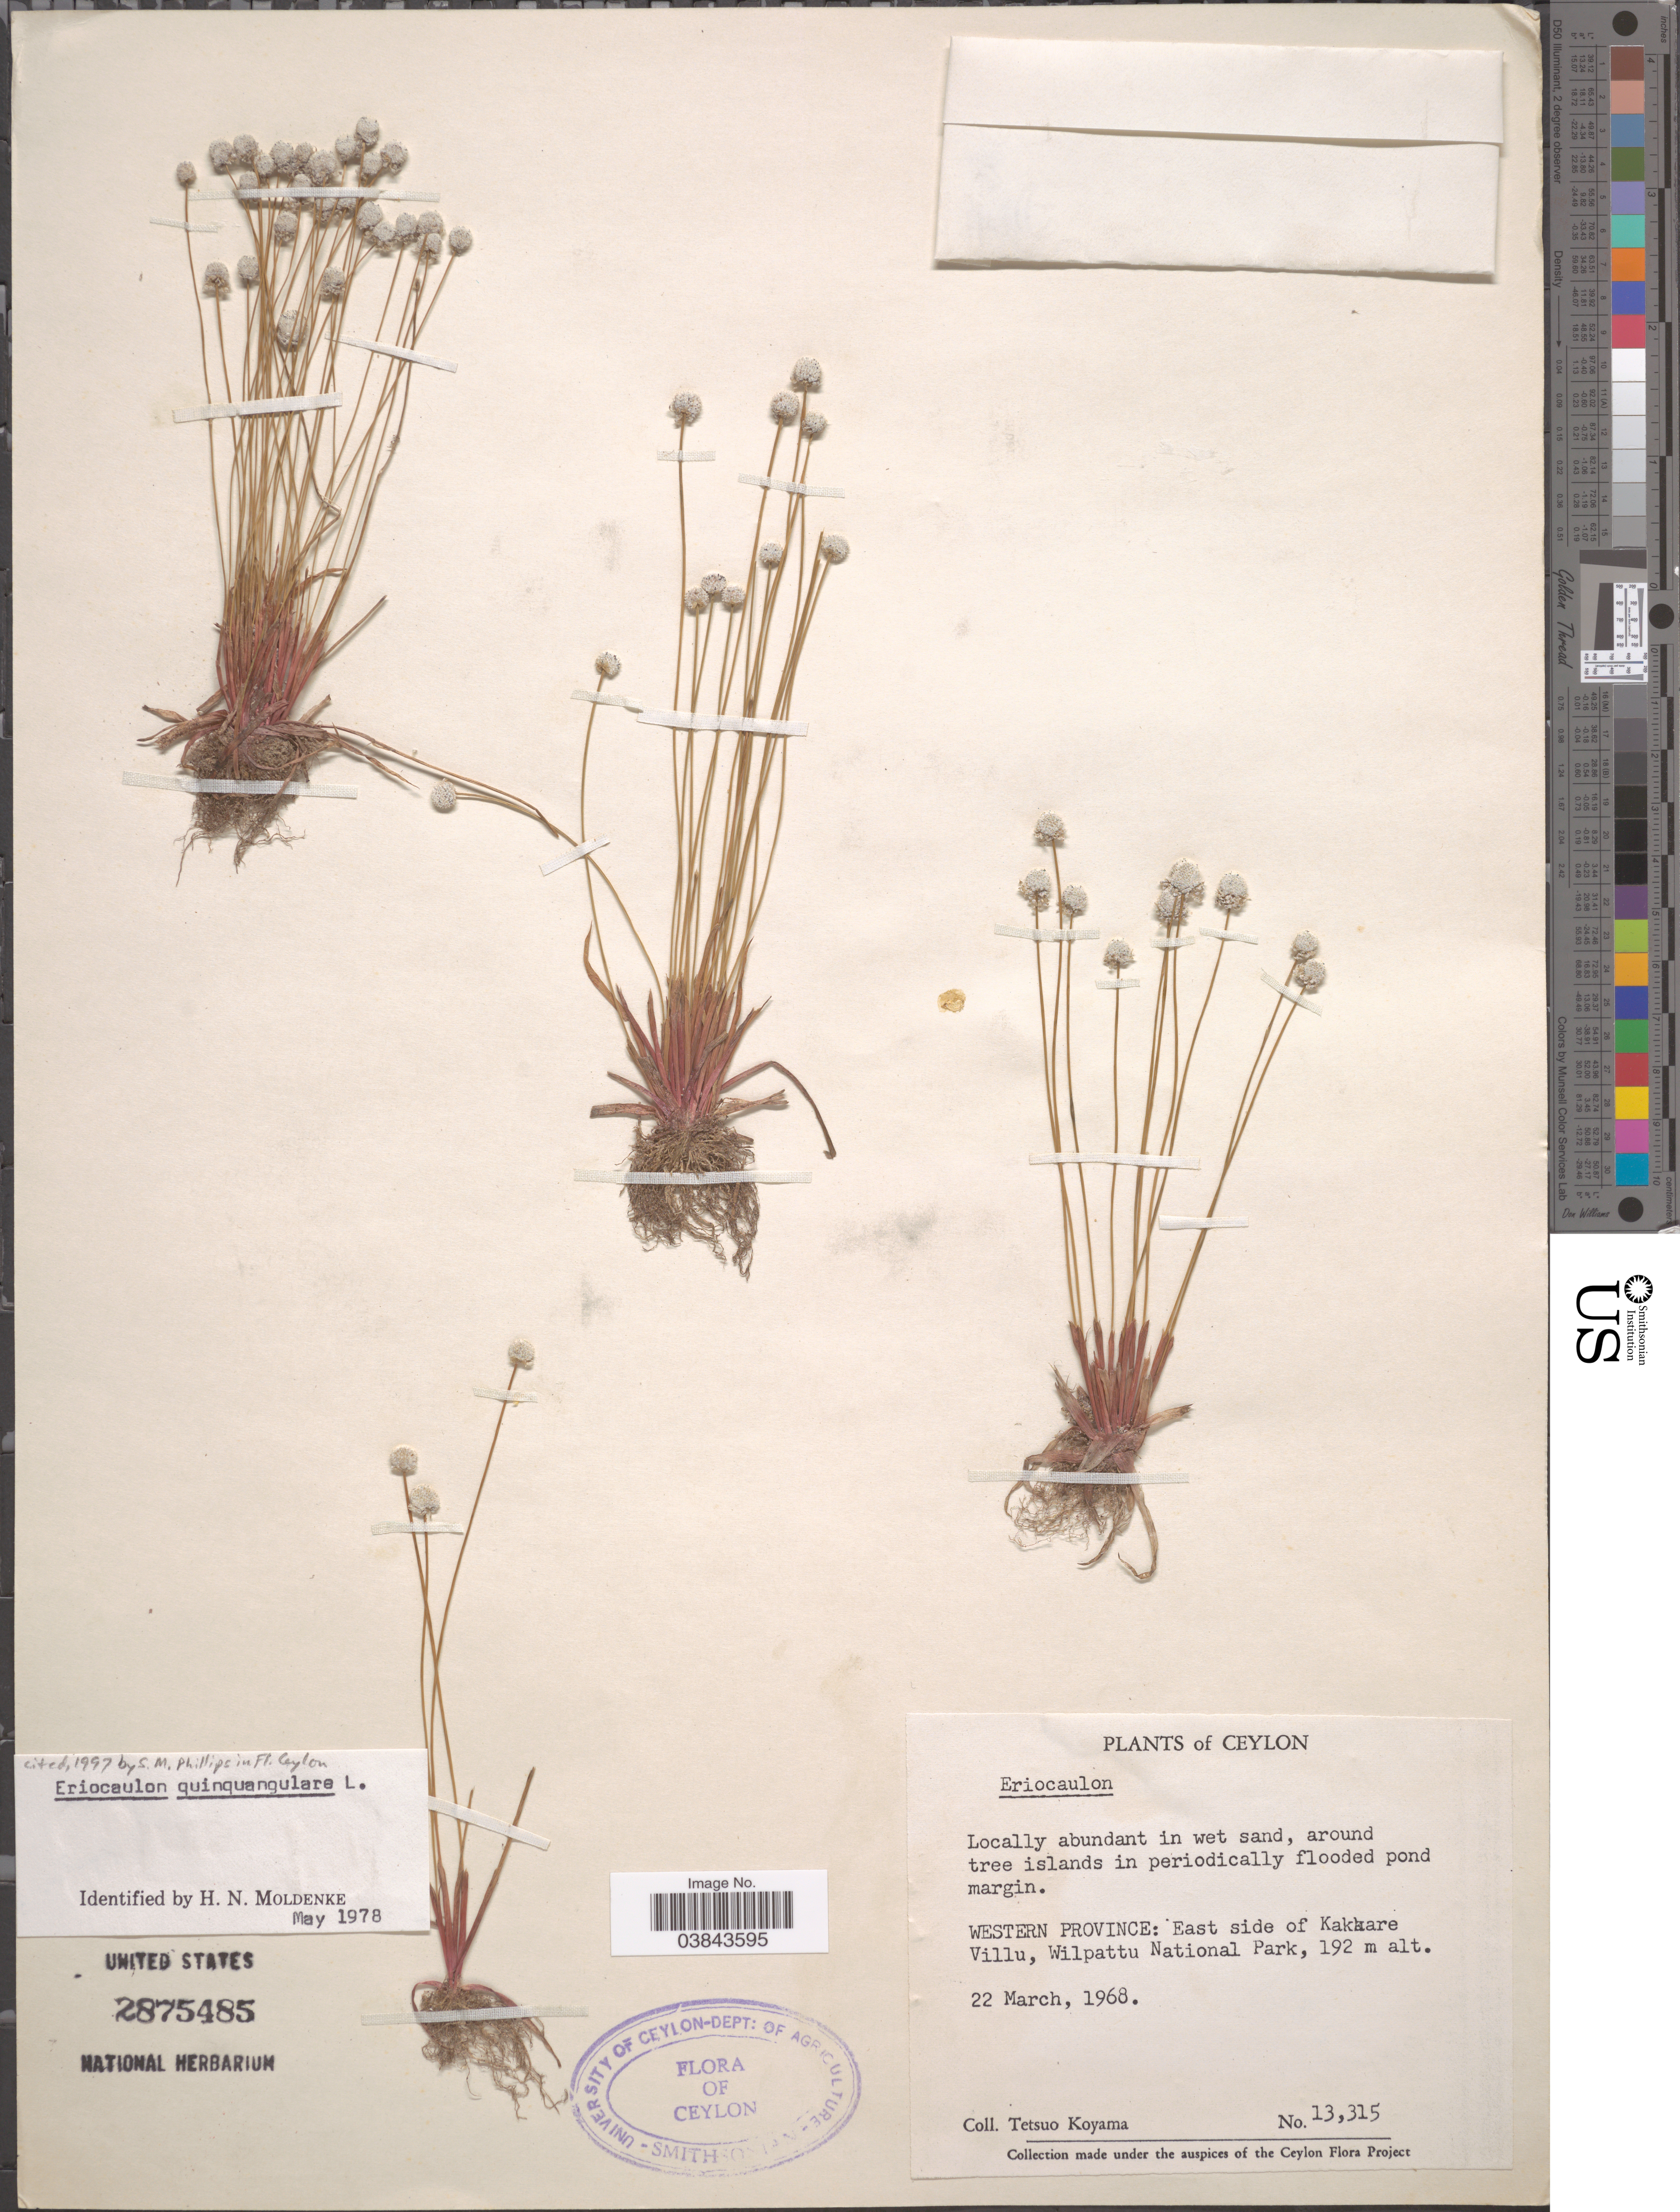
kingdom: Plantae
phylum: Tracheophyta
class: Liliopsida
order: Poales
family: Eriocaulaceae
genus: Eriocaulon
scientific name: Eriocaulon quinquangulare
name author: L.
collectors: T. Koyama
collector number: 13315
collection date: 1968-03-22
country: Sri Lanka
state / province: Western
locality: Ceylon. East side of Kakkare Villu, Wilpattu National Park.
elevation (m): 192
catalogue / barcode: US 2875485